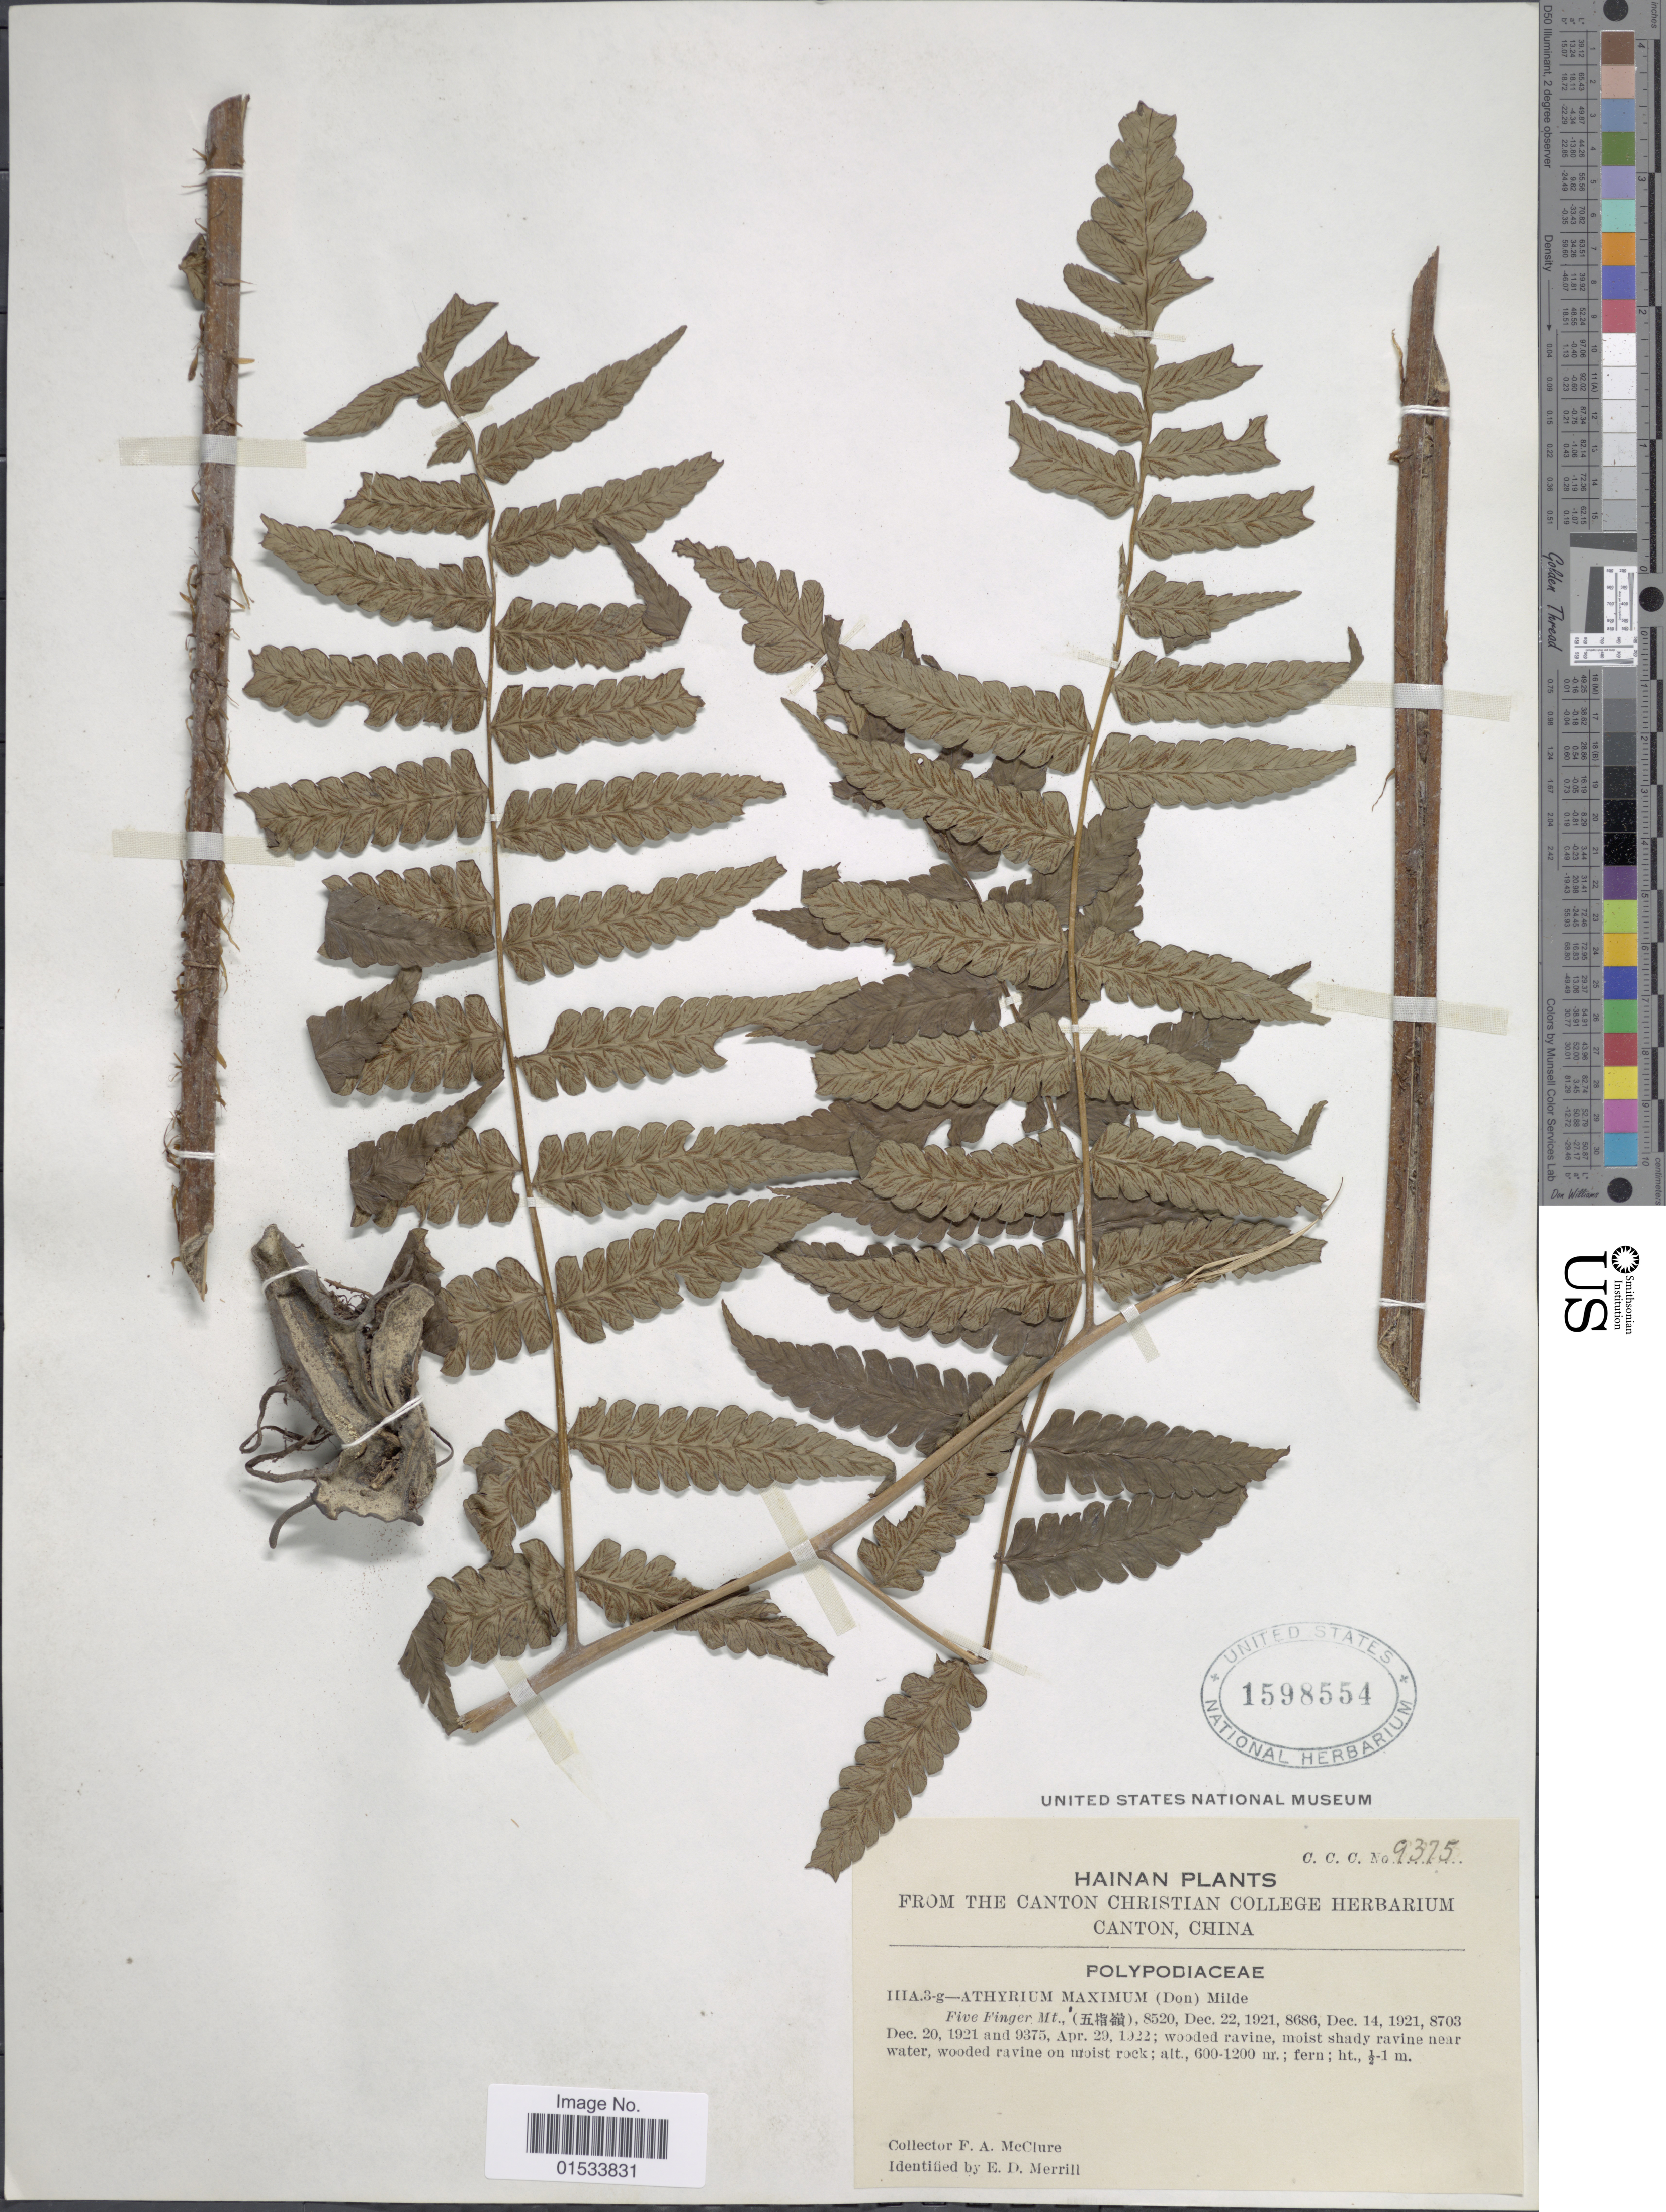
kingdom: Plantae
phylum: Tracheophyta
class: Polypodiopsida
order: Polypodiales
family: Athyriaceae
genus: Diplazium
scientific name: Diplazium giganteum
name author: (Baker) Ching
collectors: F. A. McClure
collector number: C. C. C. 9375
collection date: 1921-12-14/1922-04-29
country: China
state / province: Hainan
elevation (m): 600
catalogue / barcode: US 1598554